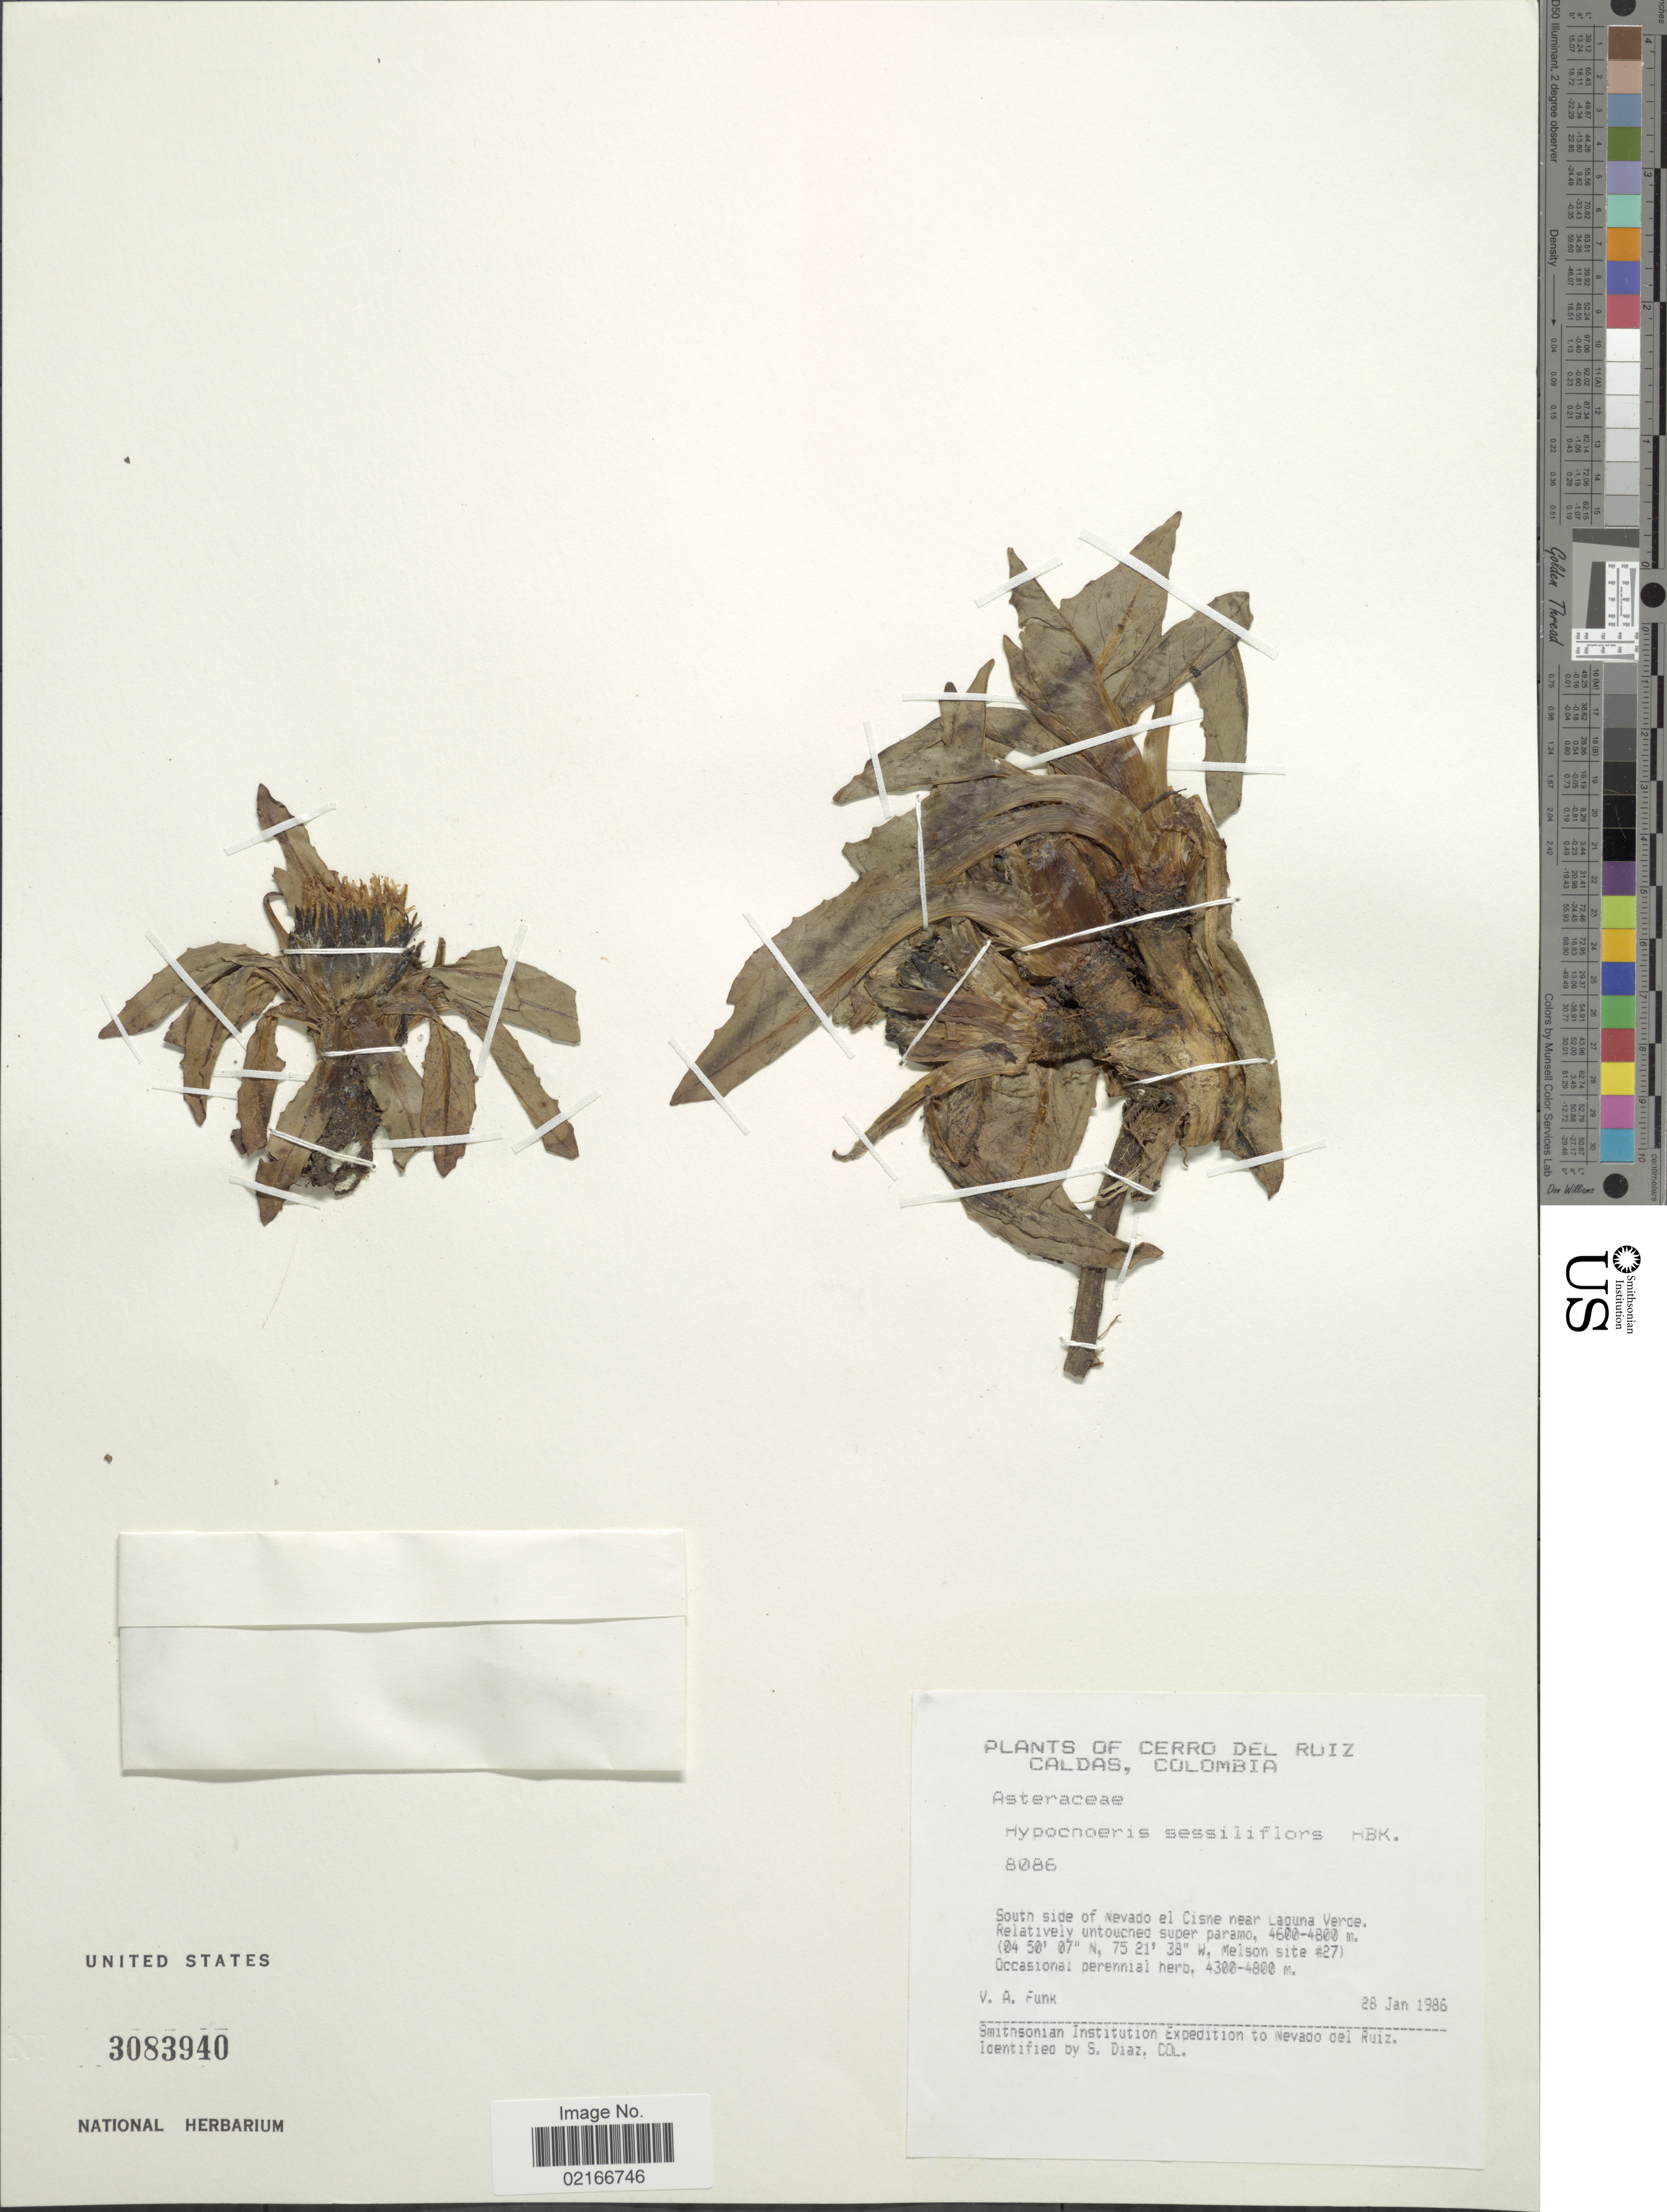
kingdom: Plantae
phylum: Tracheophyta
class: Magnoliopsida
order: Asterales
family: Asteraceae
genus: Hypochaeris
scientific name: Hypochaeris sessiflora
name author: Kunth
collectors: V. Funk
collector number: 8086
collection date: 1986-01-28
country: Colombia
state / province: Caldas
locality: Cerro del Ruiz. South side of Nevado el Cisne near Laguna Verde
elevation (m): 4300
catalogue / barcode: US 3083940